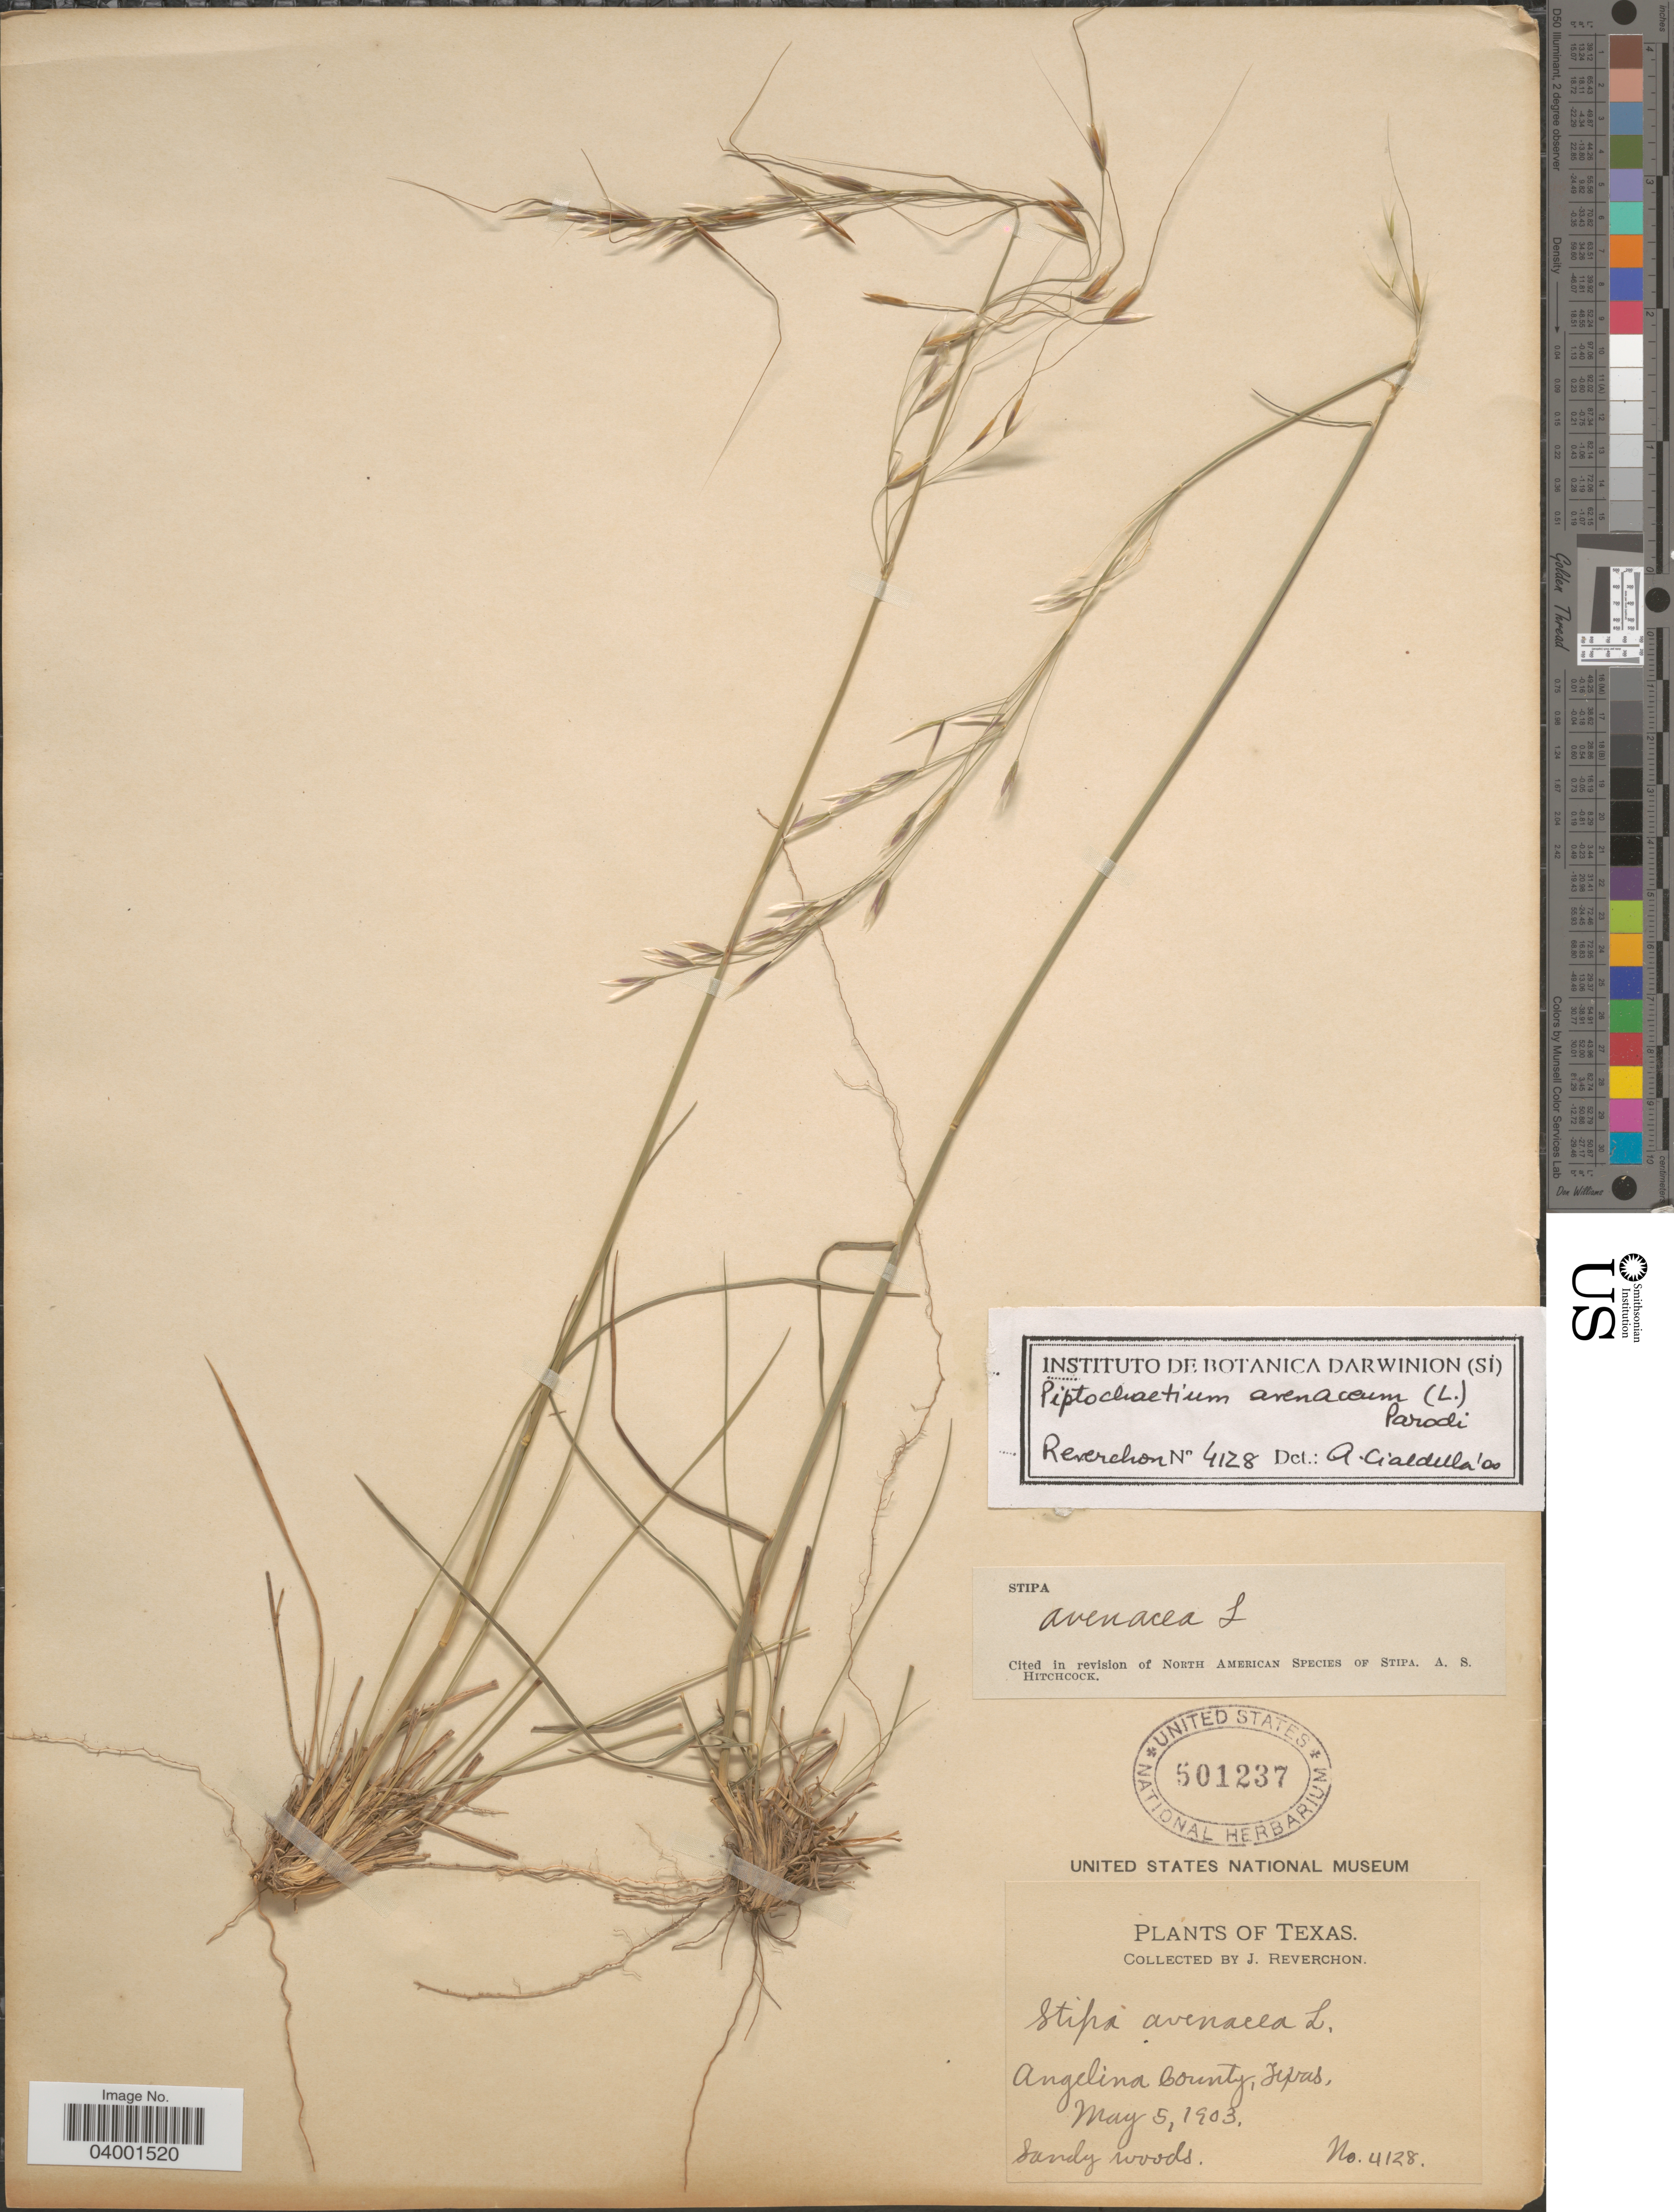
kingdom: Plantae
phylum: Tracheophyta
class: Liliopsida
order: Poales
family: Poaceae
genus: Piptochaetium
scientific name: Piptochaetium avenaceum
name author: (L.) Parodi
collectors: J. Reverchon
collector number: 4128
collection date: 1903-05-05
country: United States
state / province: Texas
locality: Angelina County.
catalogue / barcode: US 501237